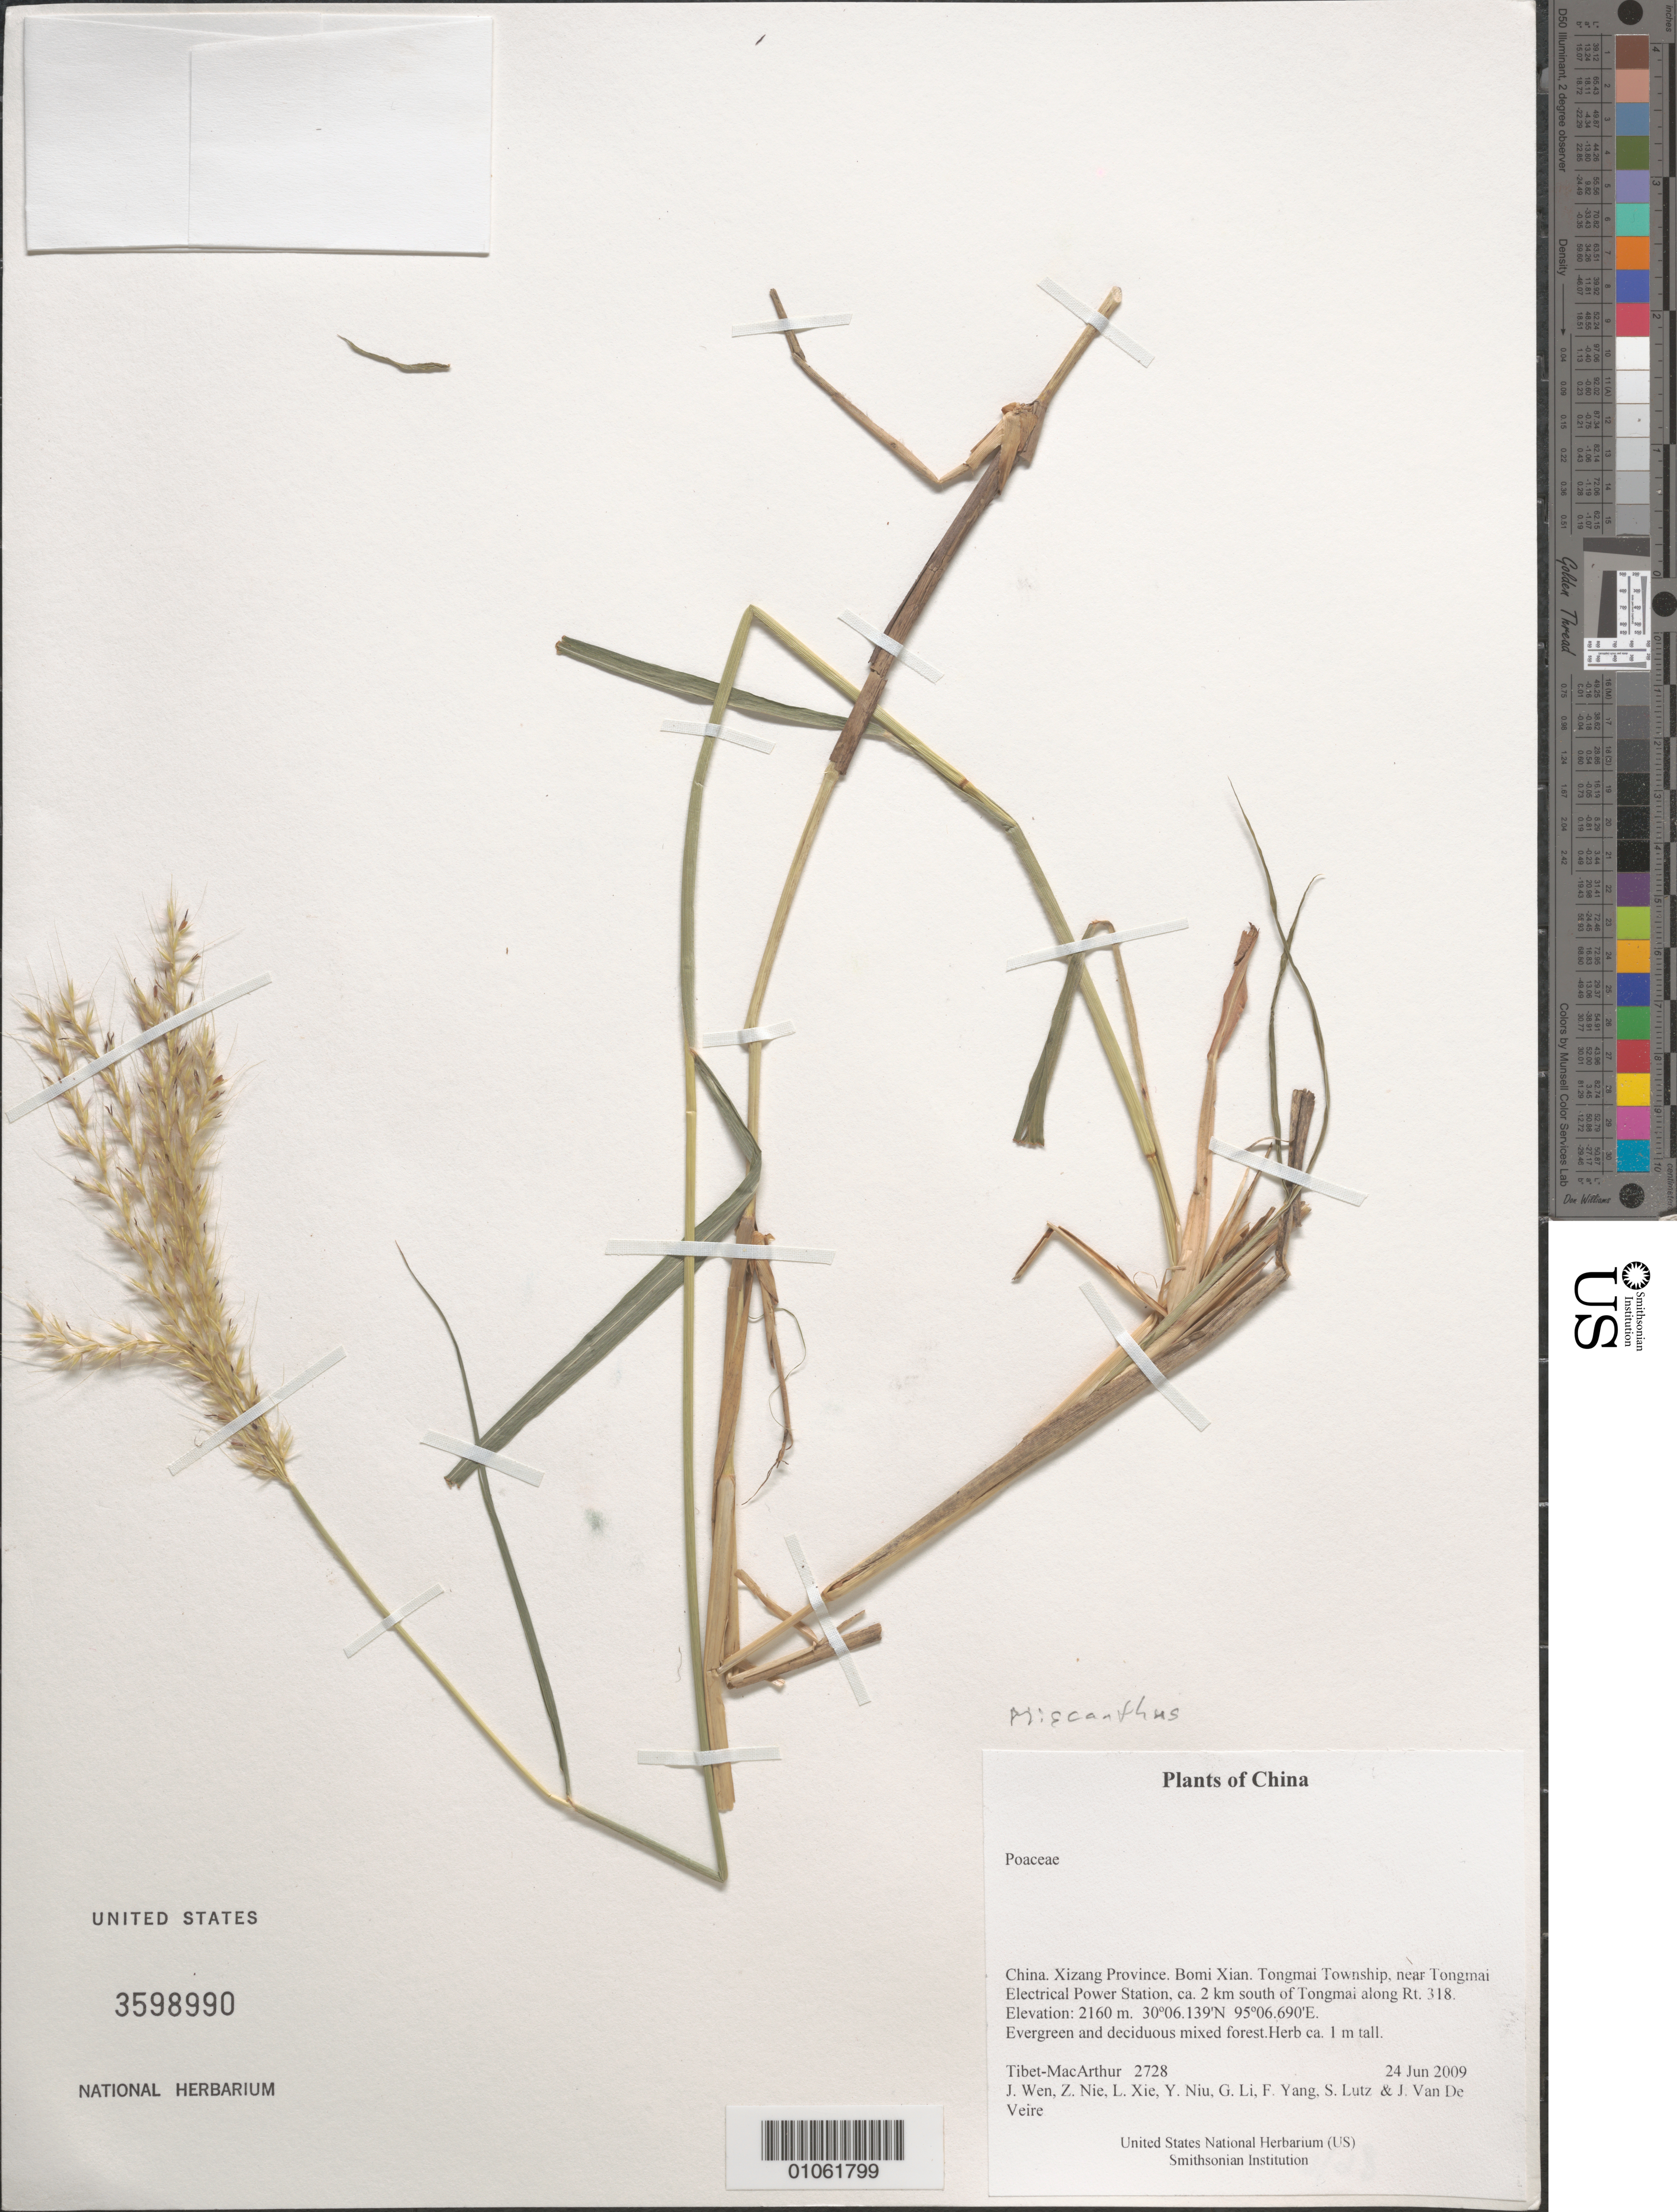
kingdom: Plantae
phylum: Tracheophyta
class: Liliopsida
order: Poales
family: Poaceae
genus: Miscanthus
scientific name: Miscanthus sp.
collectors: Tibet-MacArthur, J. Wen, Z. Nie, L. Xie, Y. Niu, G. Li, F. Yang, S. Lutz & J. Van De Veire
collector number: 2728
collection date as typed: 24 Jun 2009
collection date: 2009-06-24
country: China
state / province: Xizang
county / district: Bomi Xian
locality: Tongmai Township, near Tongmai Electrical Power Station, ca. 2 km south of Tongmai along Rt. 318.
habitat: Evergreen and deciduous mixed forest.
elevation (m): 2160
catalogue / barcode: US 3598990